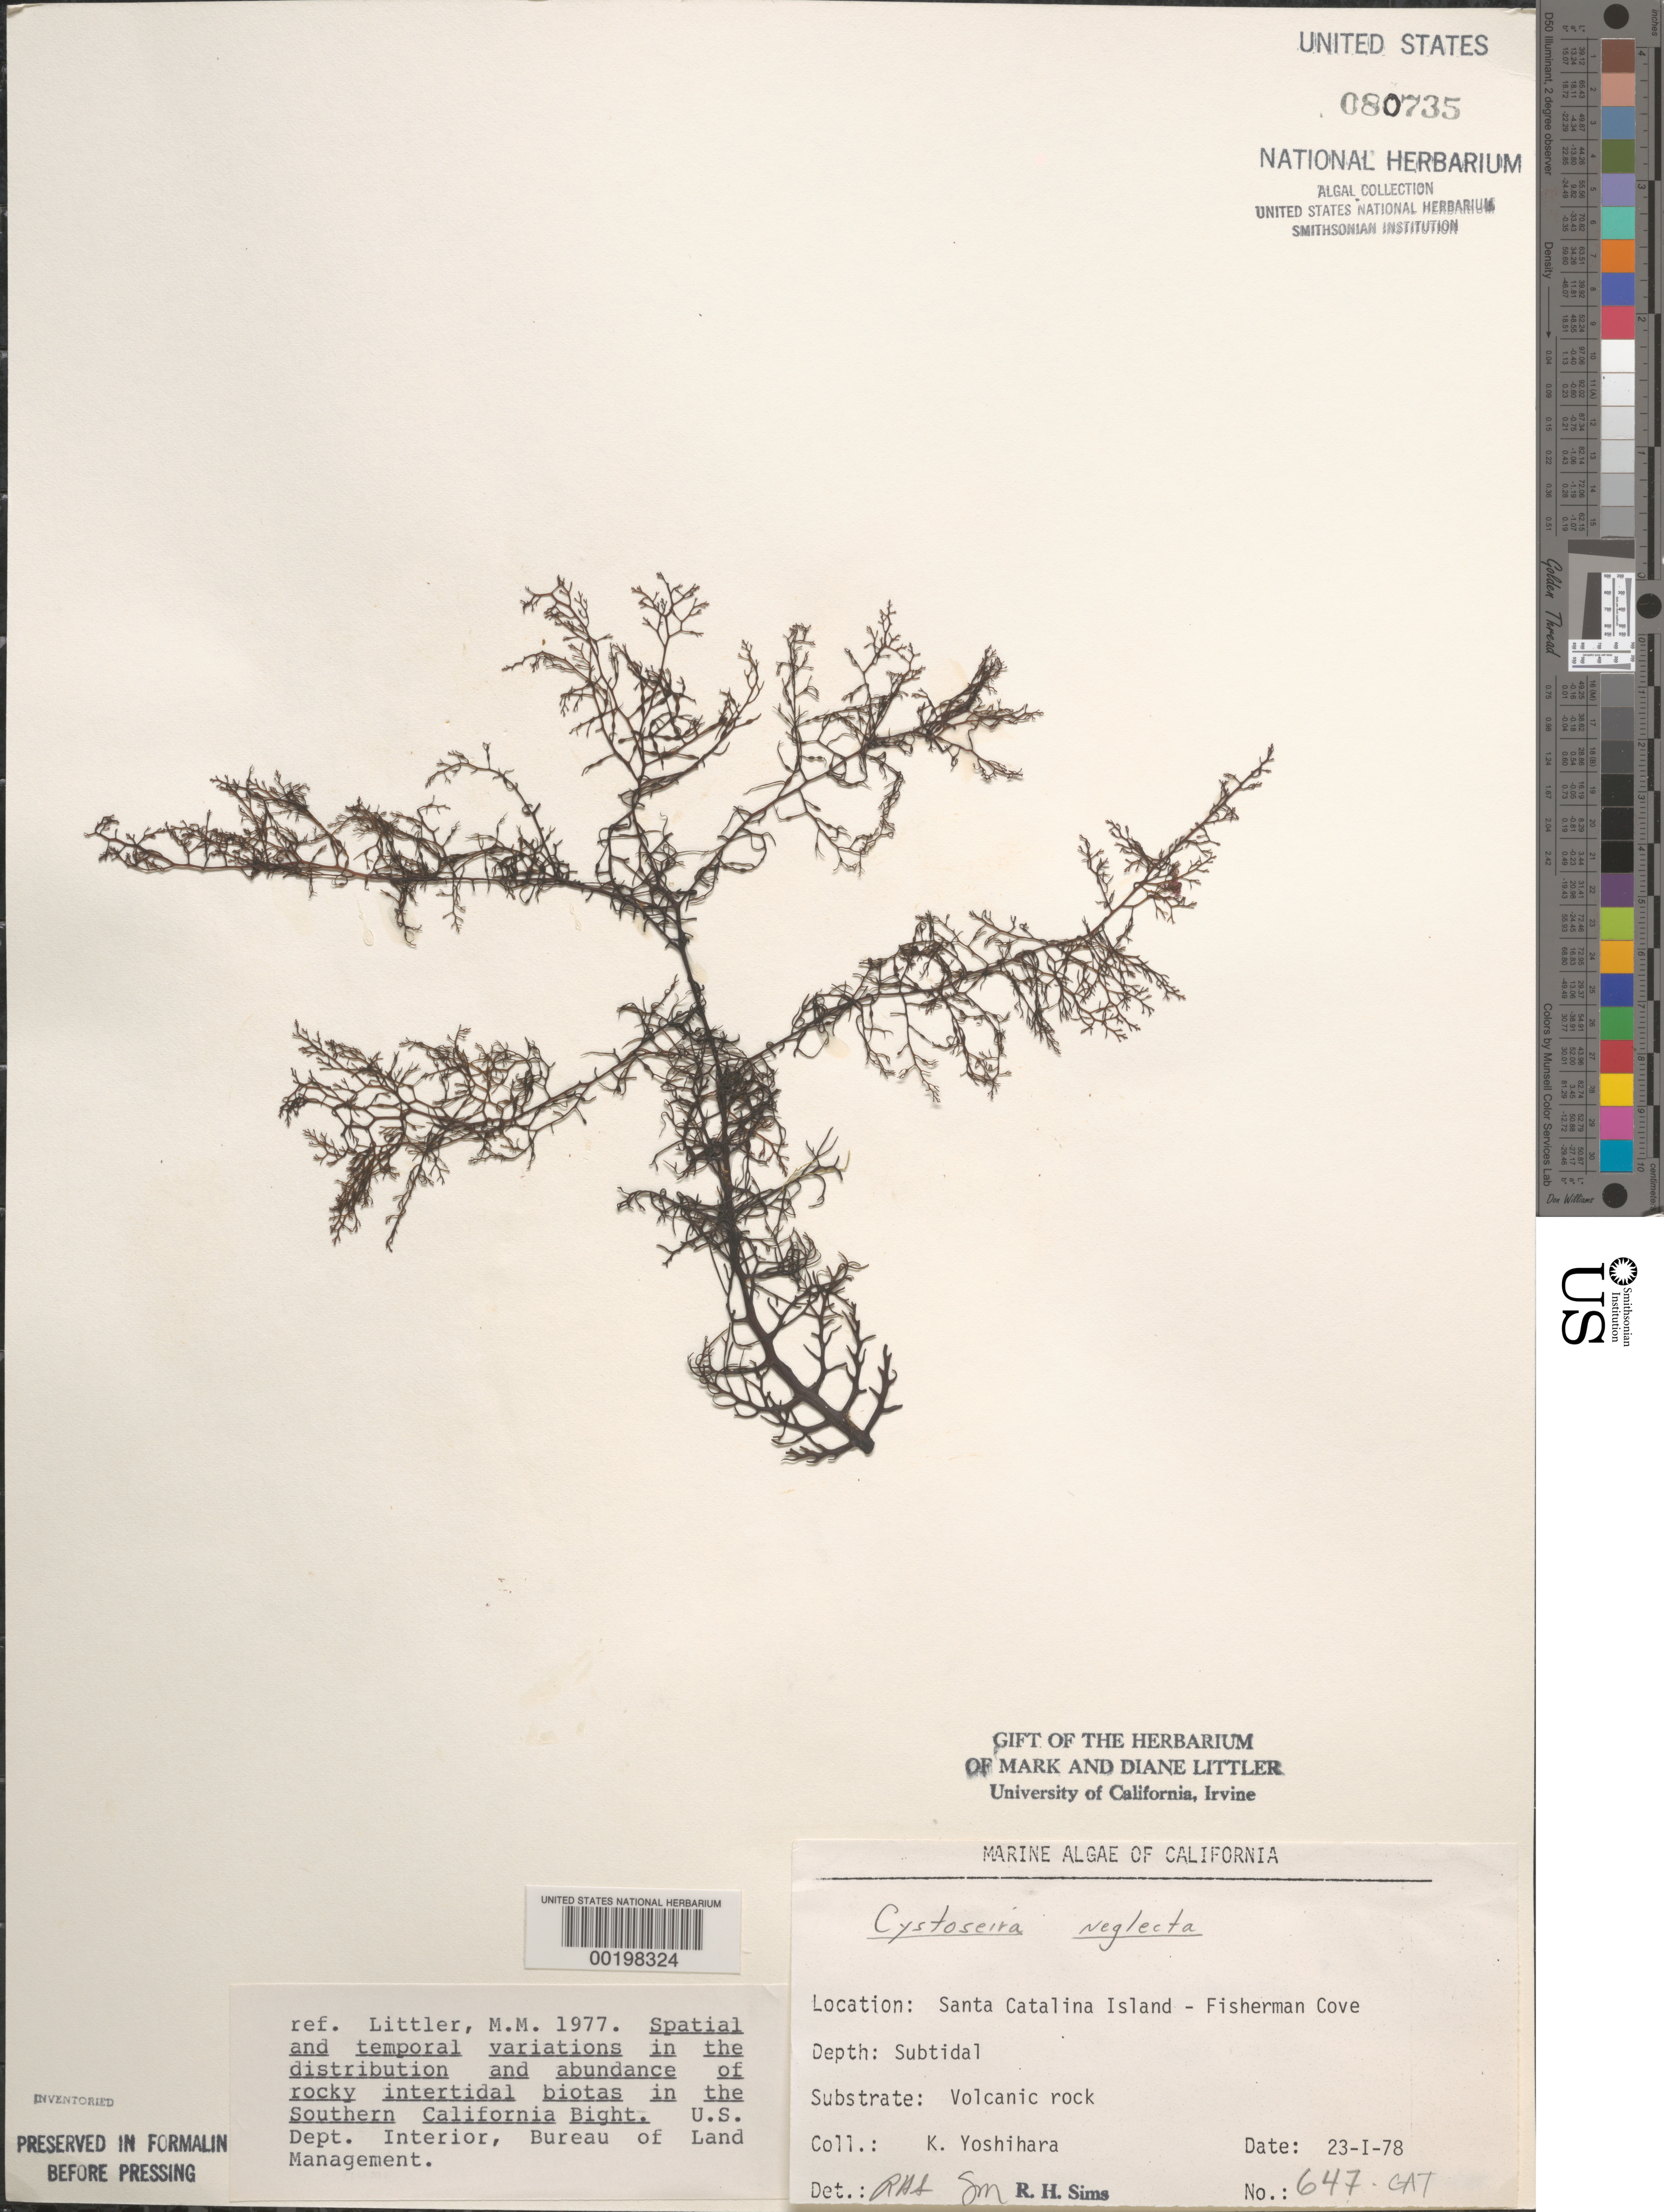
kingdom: Chromista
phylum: Ochrophyta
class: Phaeophyceae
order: Fucales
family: Sargassaceae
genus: Cystoseira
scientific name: Cystoseira neglecta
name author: Setch. & N.L. Gardner in N.L. Gardner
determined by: Sims, Robert H.; Murray, S. N.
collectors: K. Yoshihara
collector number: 647-cat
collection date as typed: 23 Jan 1978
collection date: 1978-01-23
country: United States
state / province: California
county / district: Los Angeles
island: Santa Catalina Island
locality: Fishermen Cove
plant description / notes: BLM-SOCALBIGHT Rocky Intertidal Survey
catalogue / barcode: US 80735